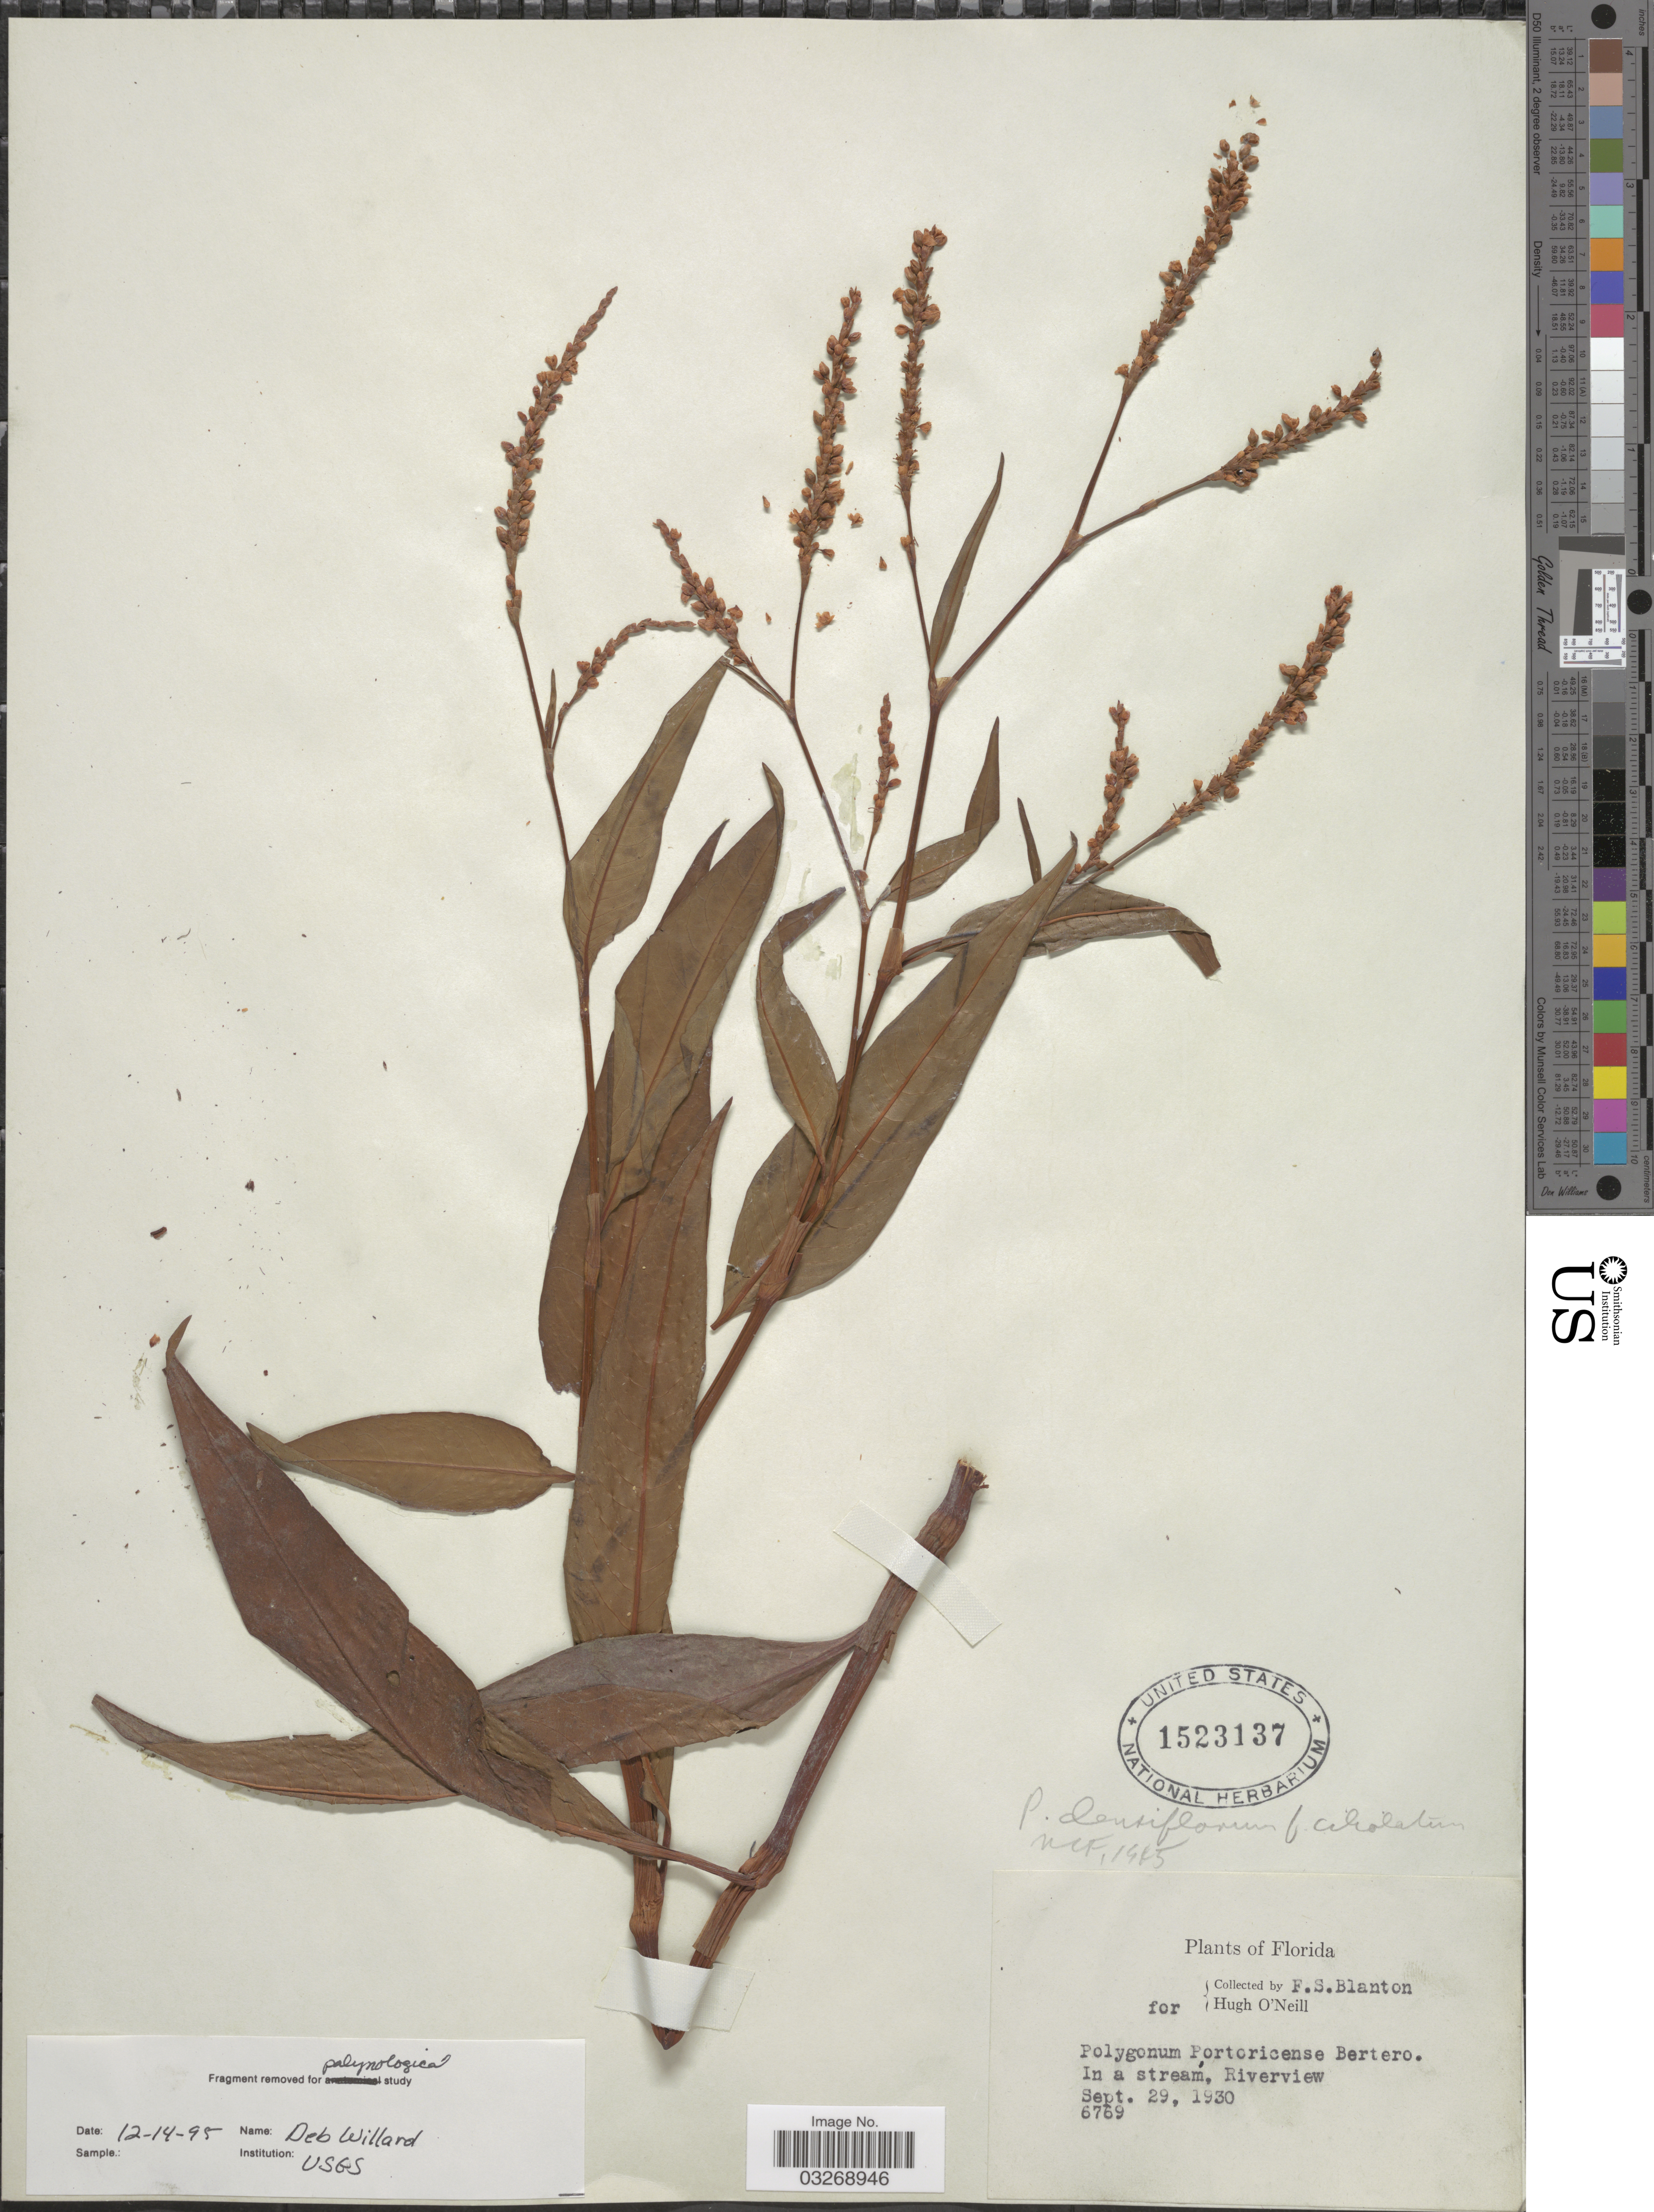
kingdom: Plantae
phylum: Tracheophyta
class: Magnoliopsida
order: Caryophyllales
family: Polygonaceae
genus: Persicaria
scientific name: Persicaria glabra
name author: (Willd.) M. Gómez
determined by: Atha, D. E.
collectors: F. S. Blanton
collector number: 6769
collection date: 1930-09-29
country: United States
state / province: Florida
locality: In a stream, Riverview.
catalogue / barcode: US 1523137